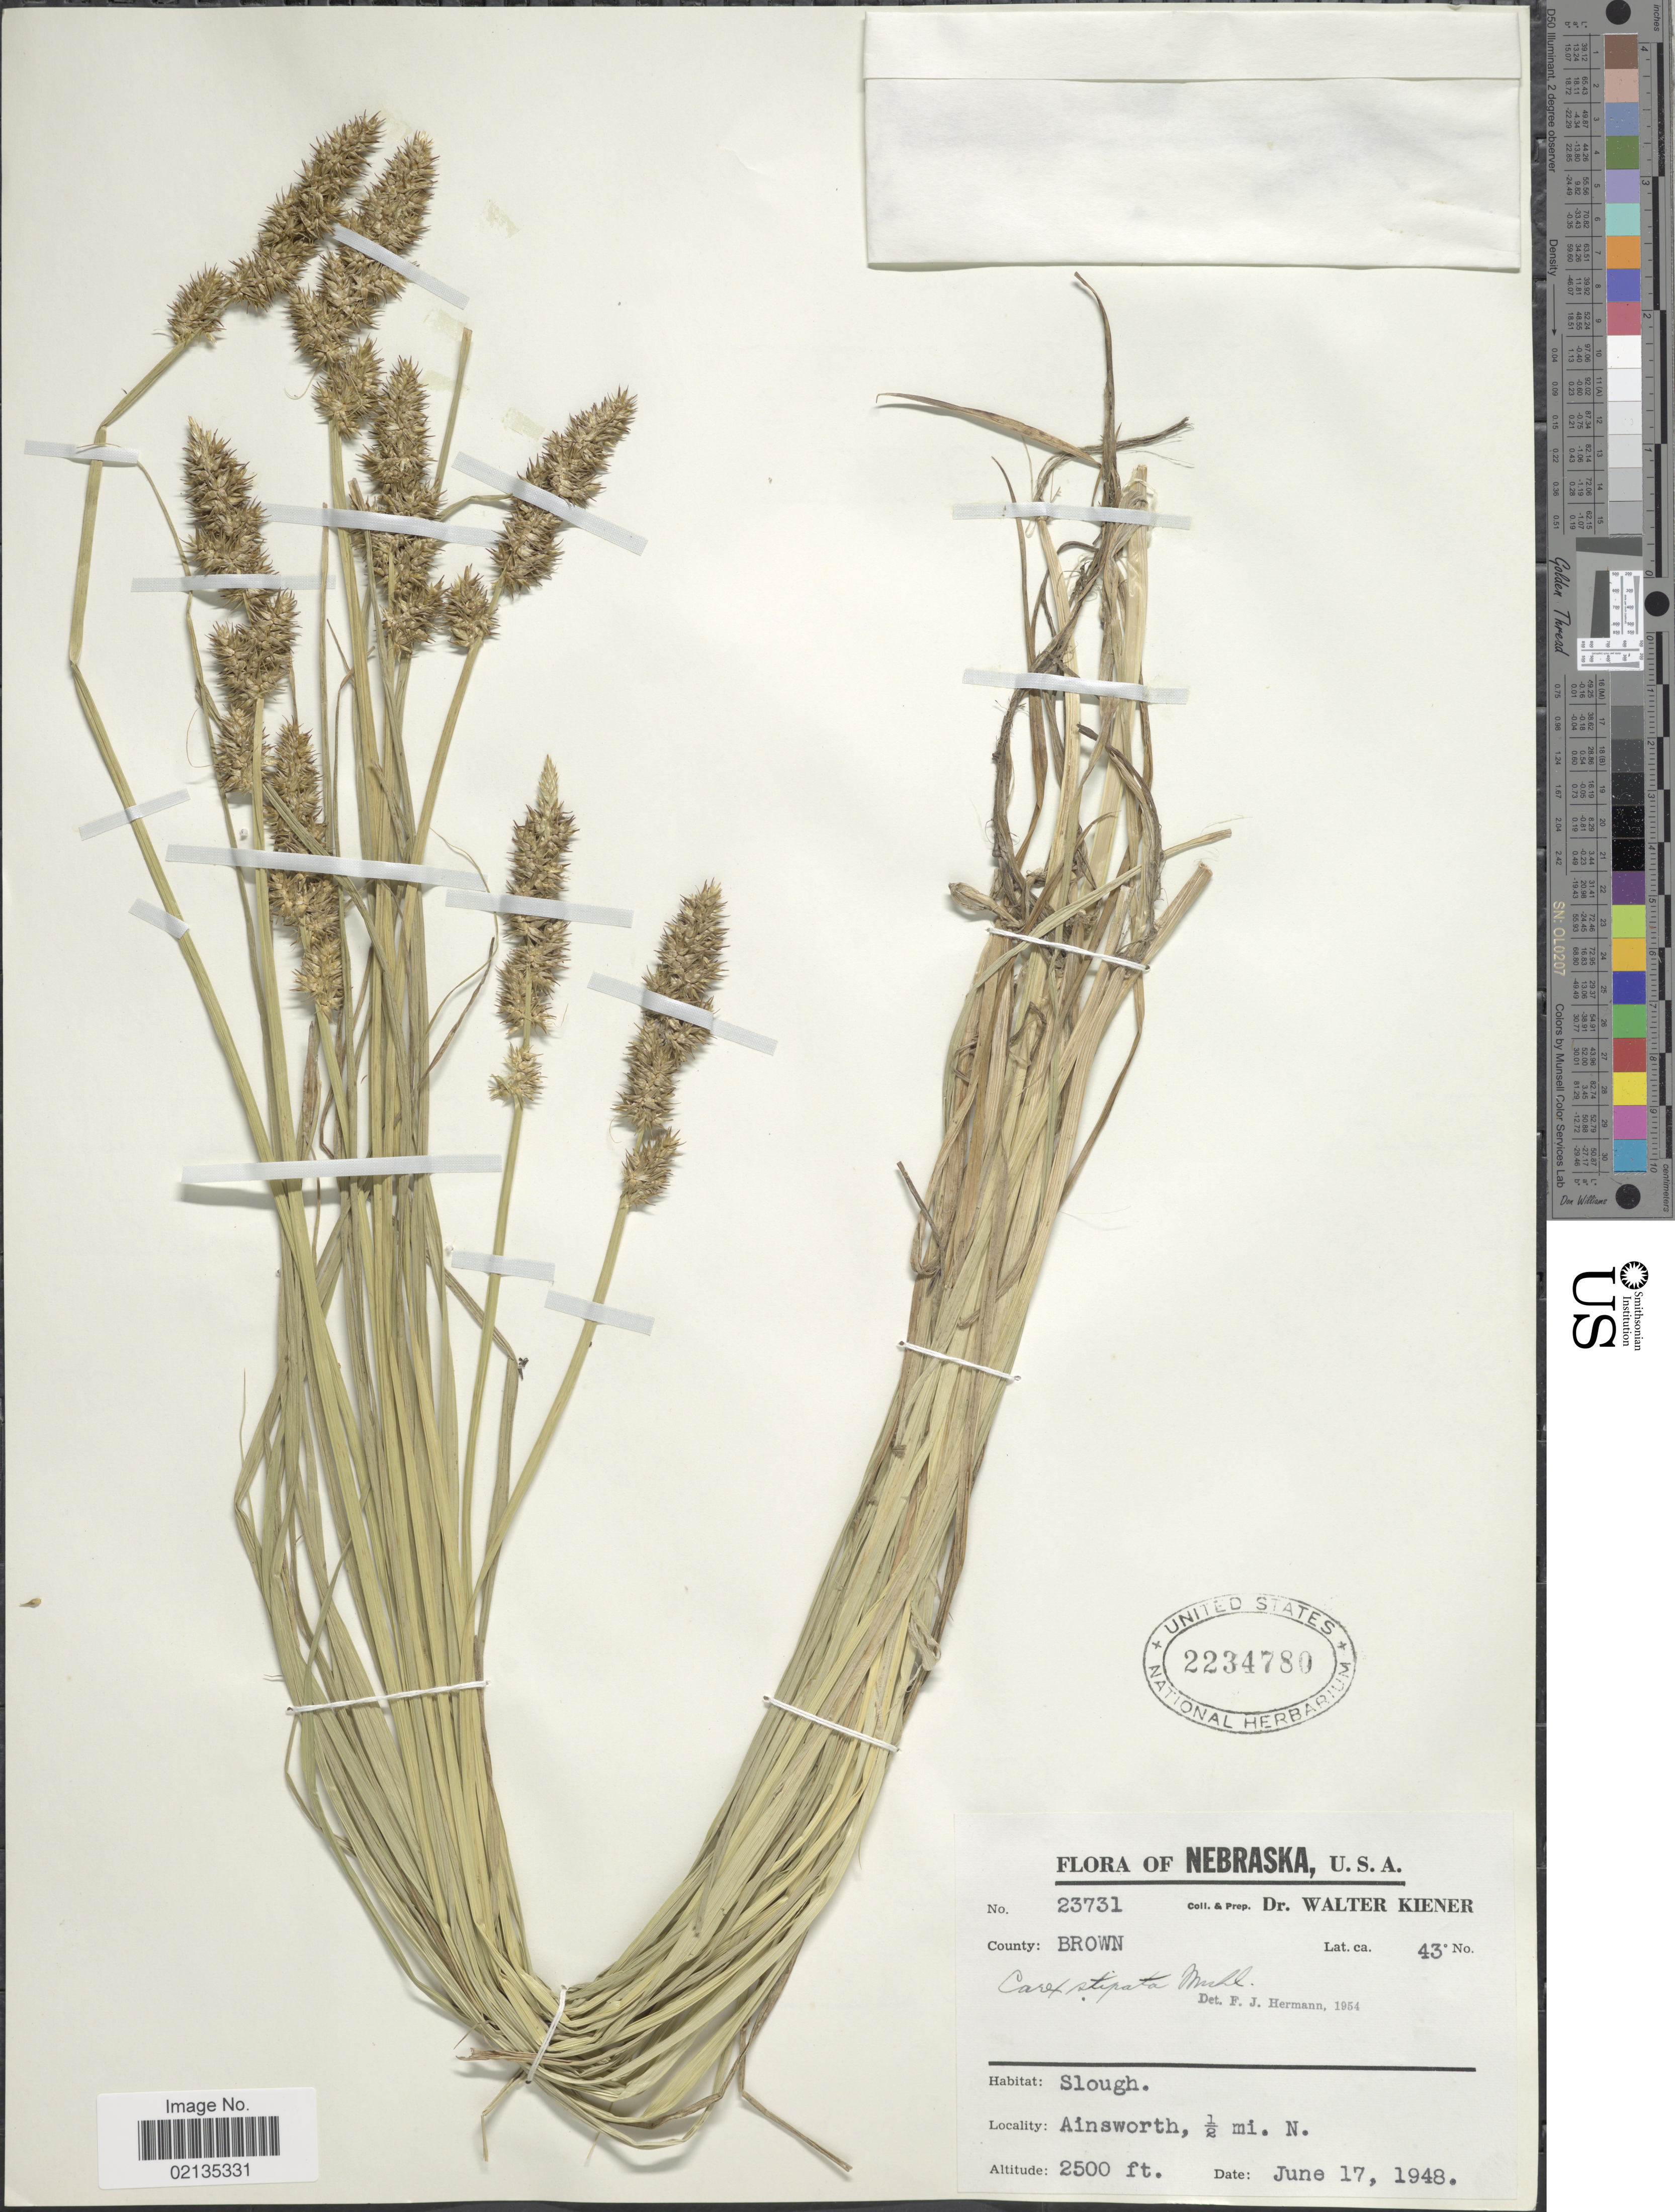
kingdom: Plantae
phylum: Tracheophyta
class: Liliopsida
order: Poales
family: Cyperaceae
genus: Carex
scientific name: Carex stipata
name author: Muhl. ex Willd.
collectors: W. Kiener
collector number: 23731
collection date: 1948-06-17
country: United States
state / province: Nebraska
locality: County: Brown, slough, Ainsworth, 1/2 mi. N.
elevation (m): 762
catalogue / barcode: US 2234780